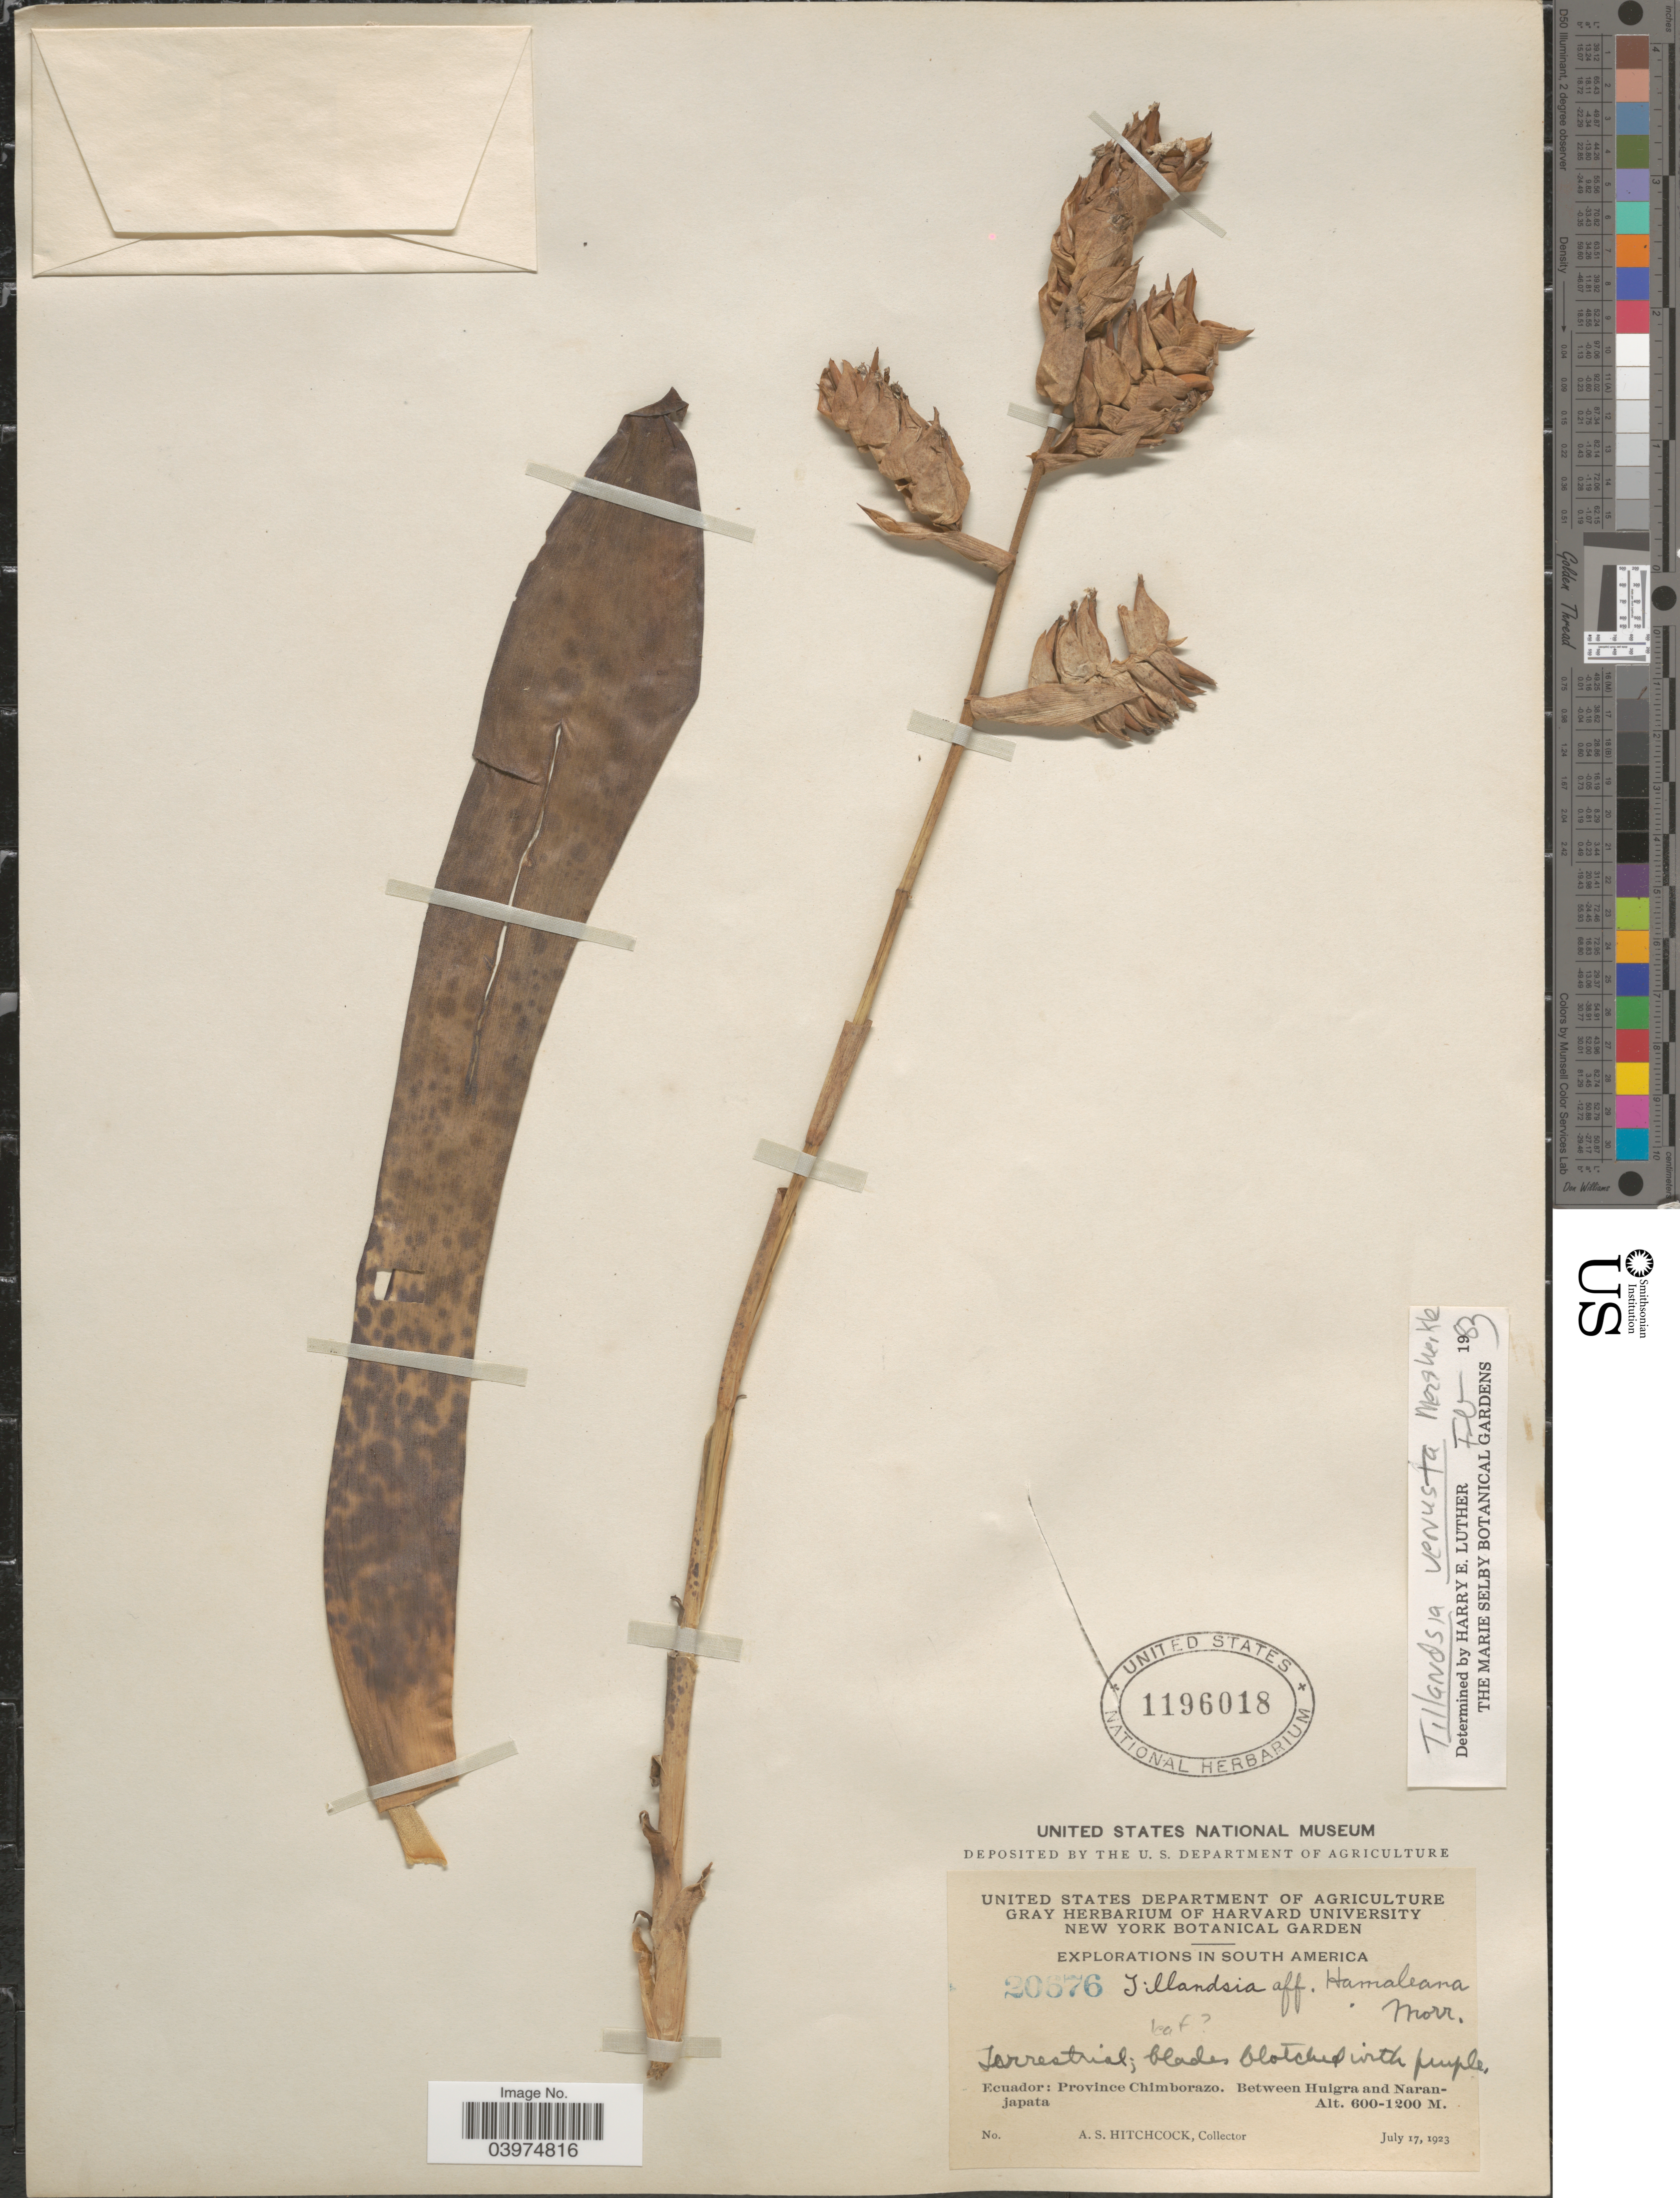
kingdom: Plantae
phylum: Tracheophyta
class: Liliopsida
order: Poales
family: Bromeliaceae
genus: Tillandsia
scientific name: Tillandsia venusta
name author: Mez & Wercklé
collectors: A. S. Hitchcock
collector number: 20676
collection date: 1923-07-17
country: Ecuador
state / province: Chimborazo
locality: Explorations in South America. Province Chimborazo. Between Huigra and Naranjapata.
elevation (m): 600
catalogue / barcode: US 1196018